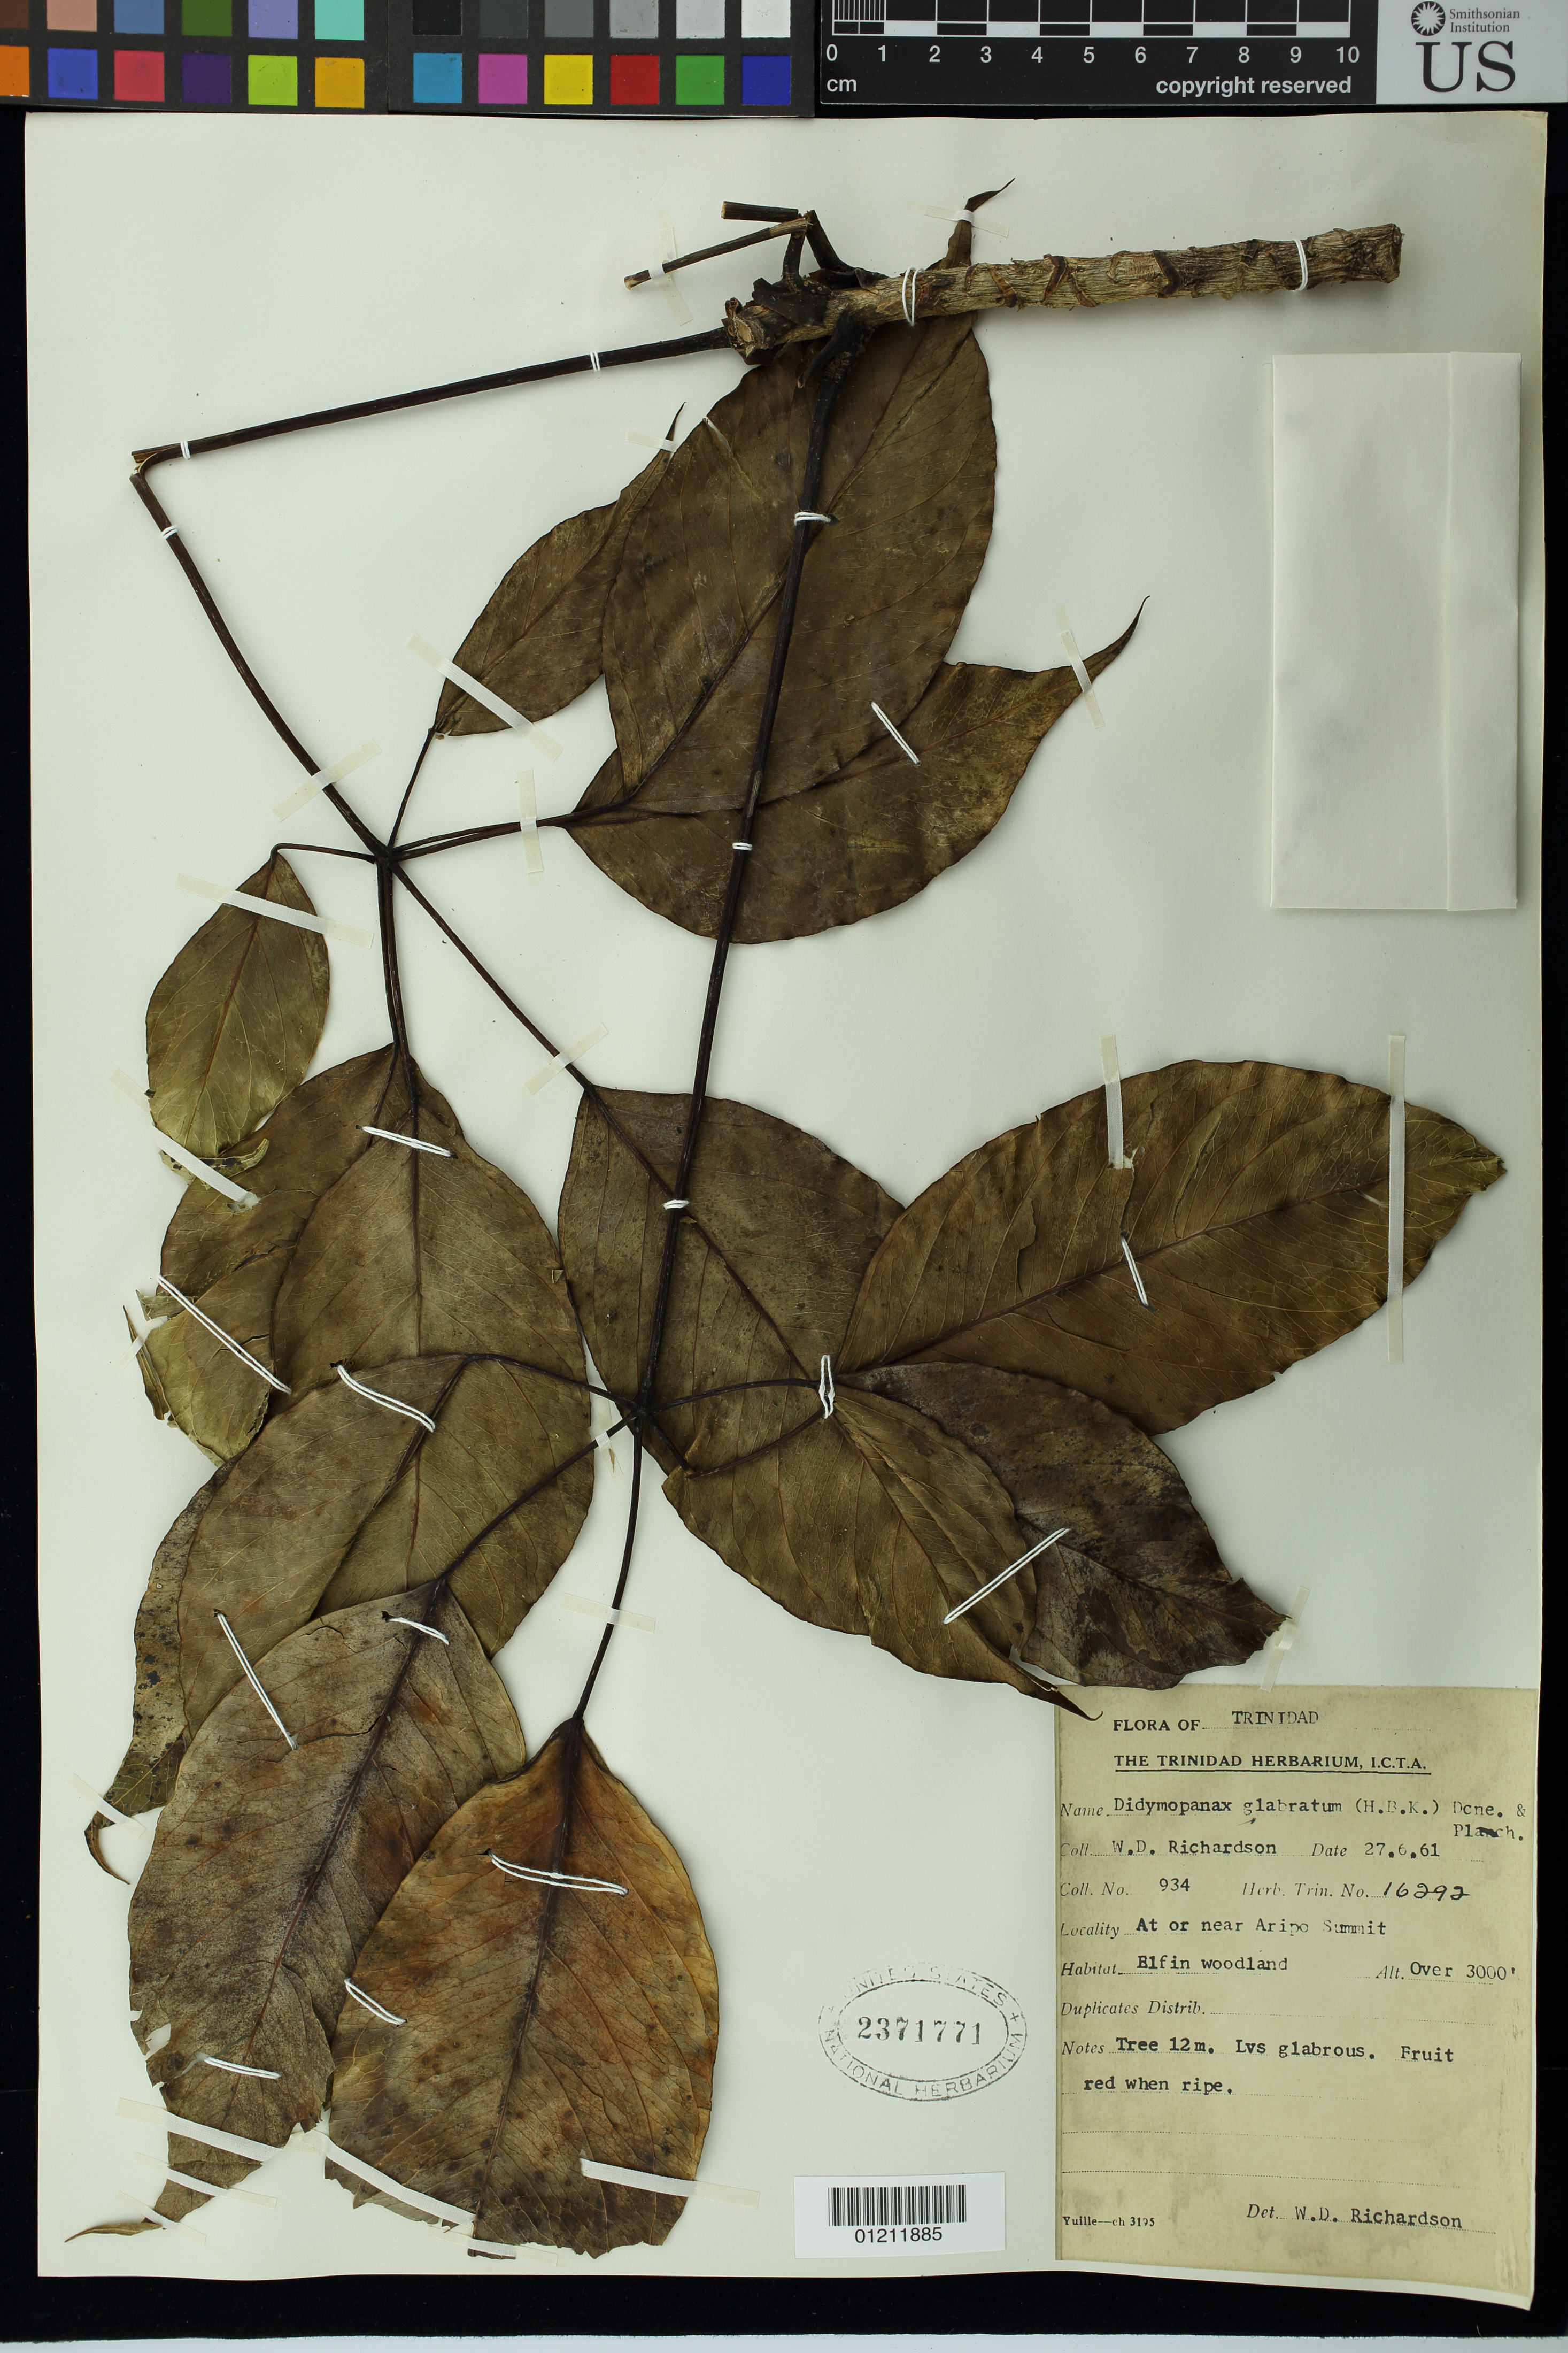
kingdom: Plantae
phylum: Tracheophyta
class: Magnoliopsida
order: Apiales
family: Araliaceae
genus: Schefflera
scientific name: Schefflera glabrata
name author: (Kunth) Frodin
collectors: W. D. Richardson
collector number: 934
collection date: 1961-06-27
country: Trinidad and Tobago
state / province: Saint George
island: Trinidad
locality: At or near Aripo Summit. Elfin woodland.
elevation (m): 914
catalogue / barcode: US 2371771